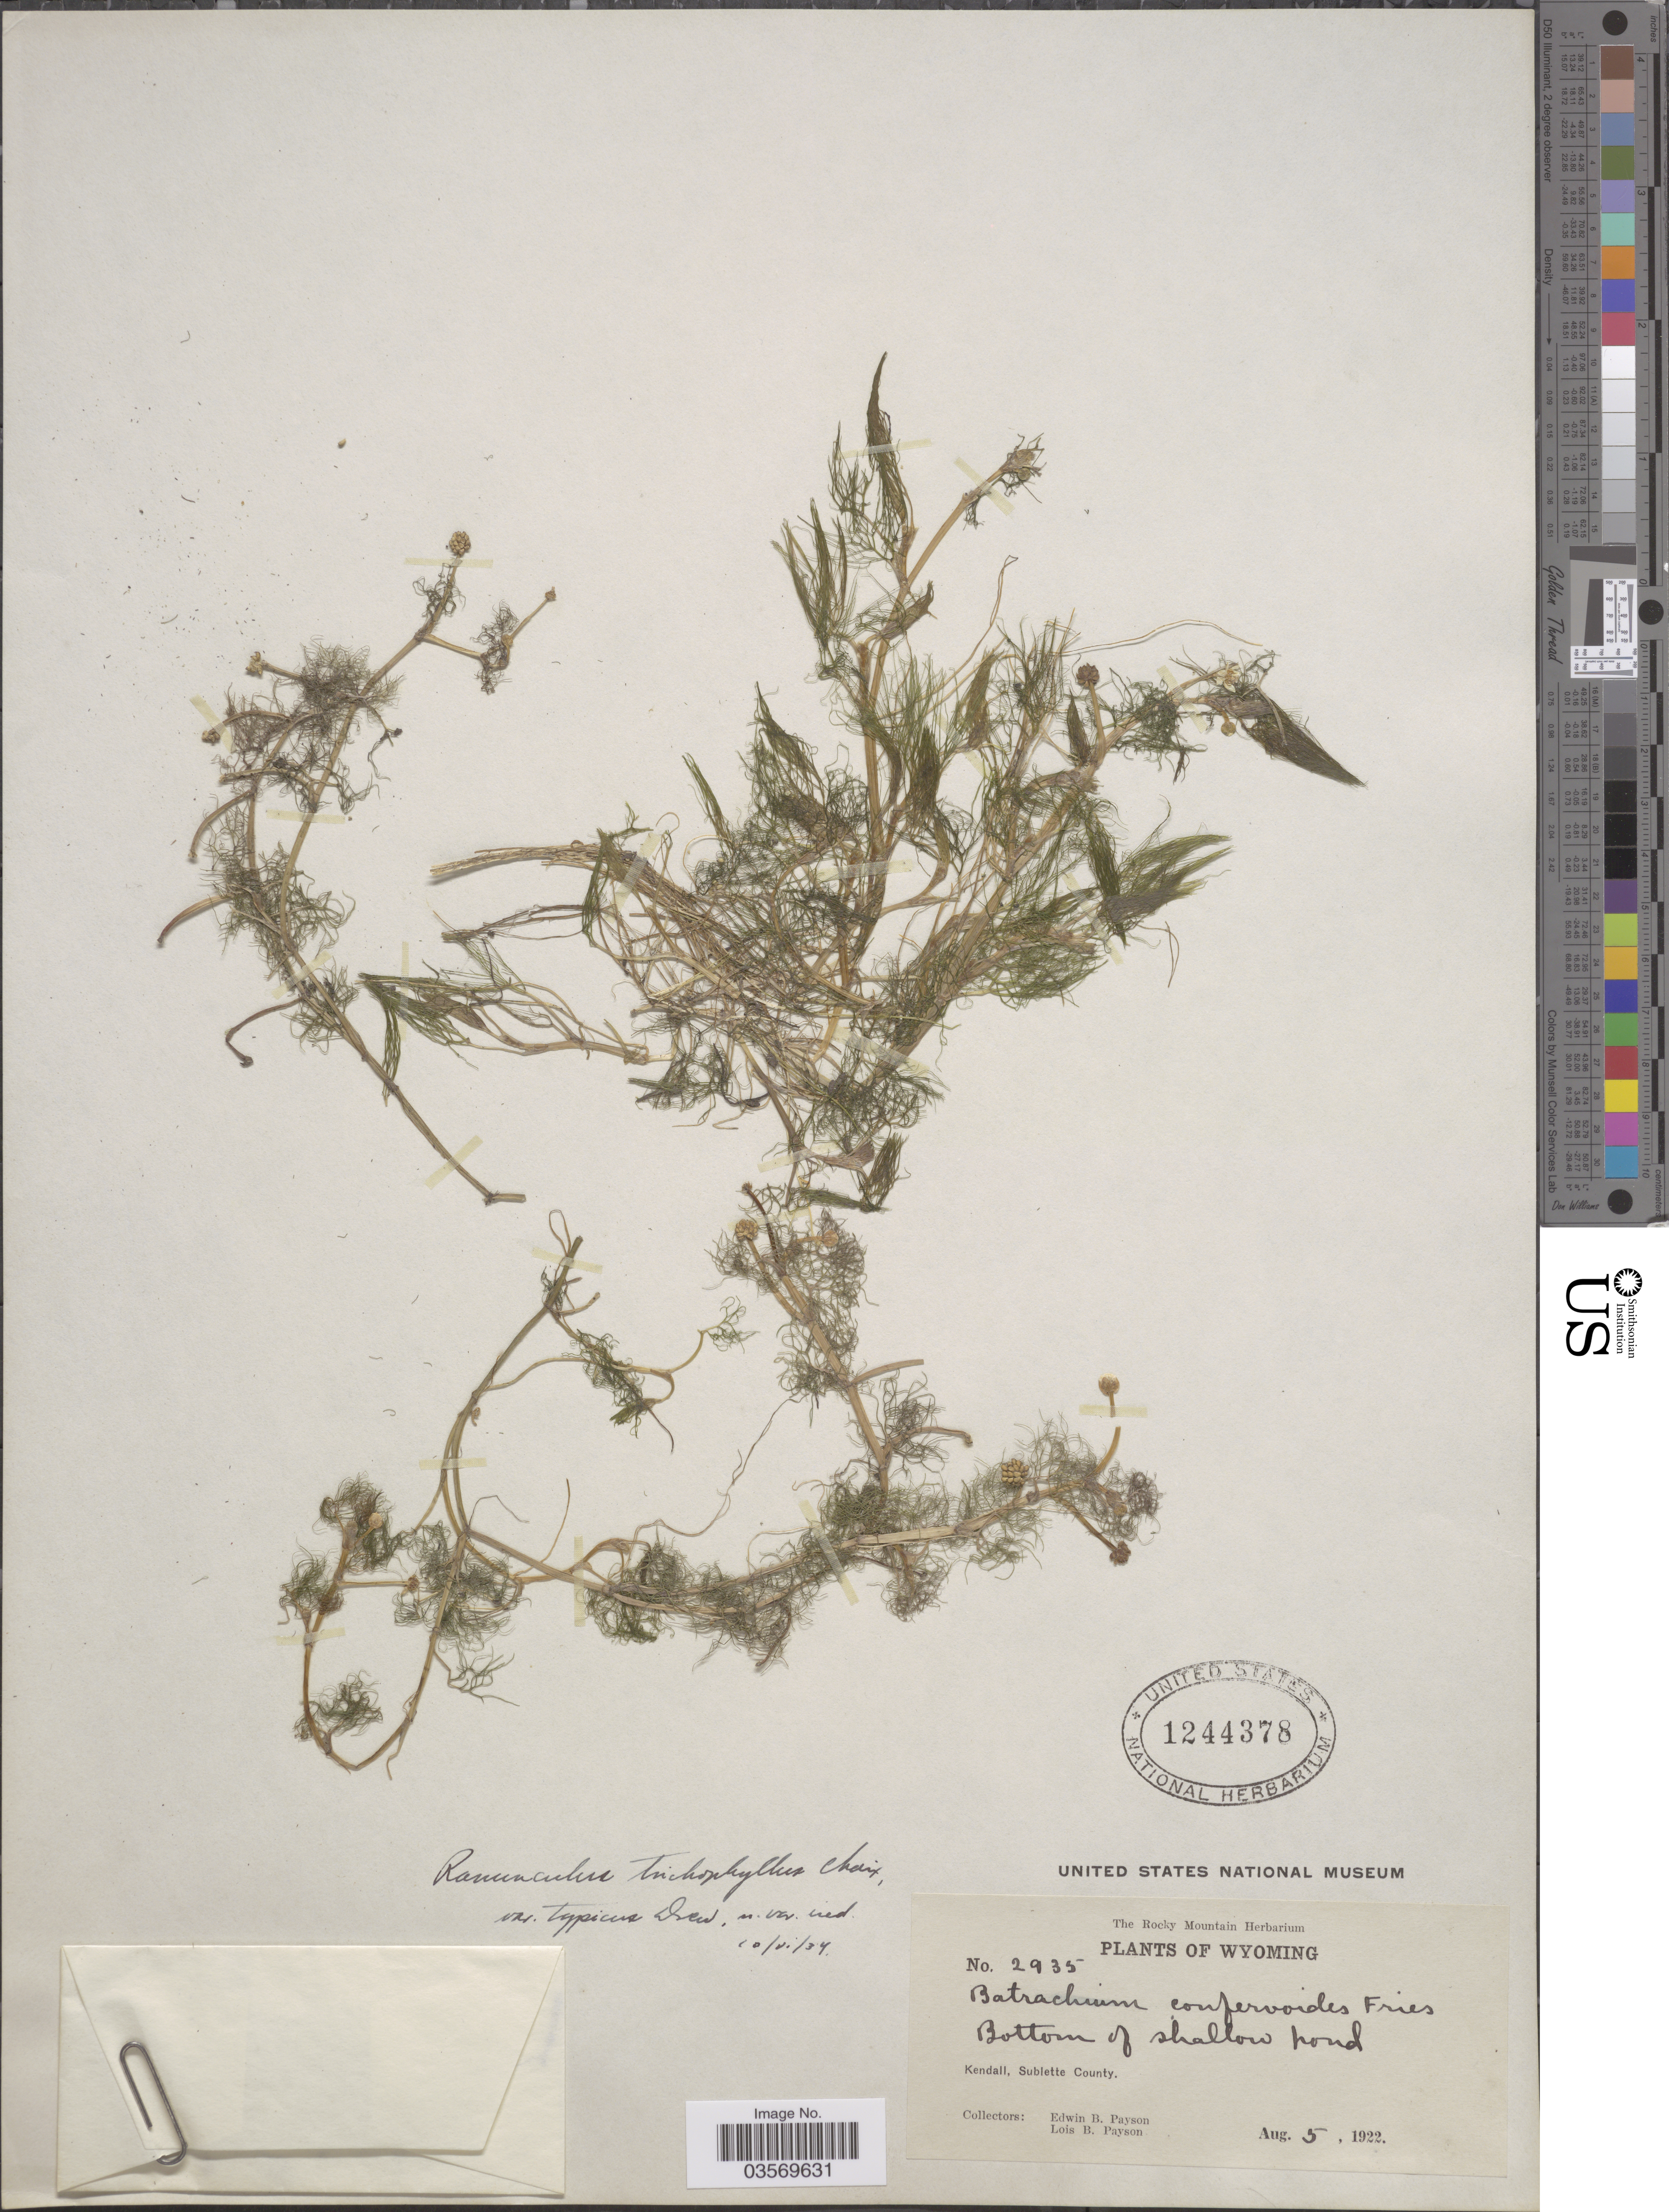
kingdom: Plantae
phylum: Tracheophyta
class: Magnoliopsida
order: Ranunculales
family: Ranunculaceae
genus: Ranunculus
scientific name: Ranunculus trichophyllus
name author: Chaix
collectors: E. B. Payson & L. Payson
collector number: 2935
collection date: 1922-08-05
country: United States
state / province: Wyoming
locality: Bottom of shallow pond. Kendall, Sublette County.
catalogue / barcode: US 1244378